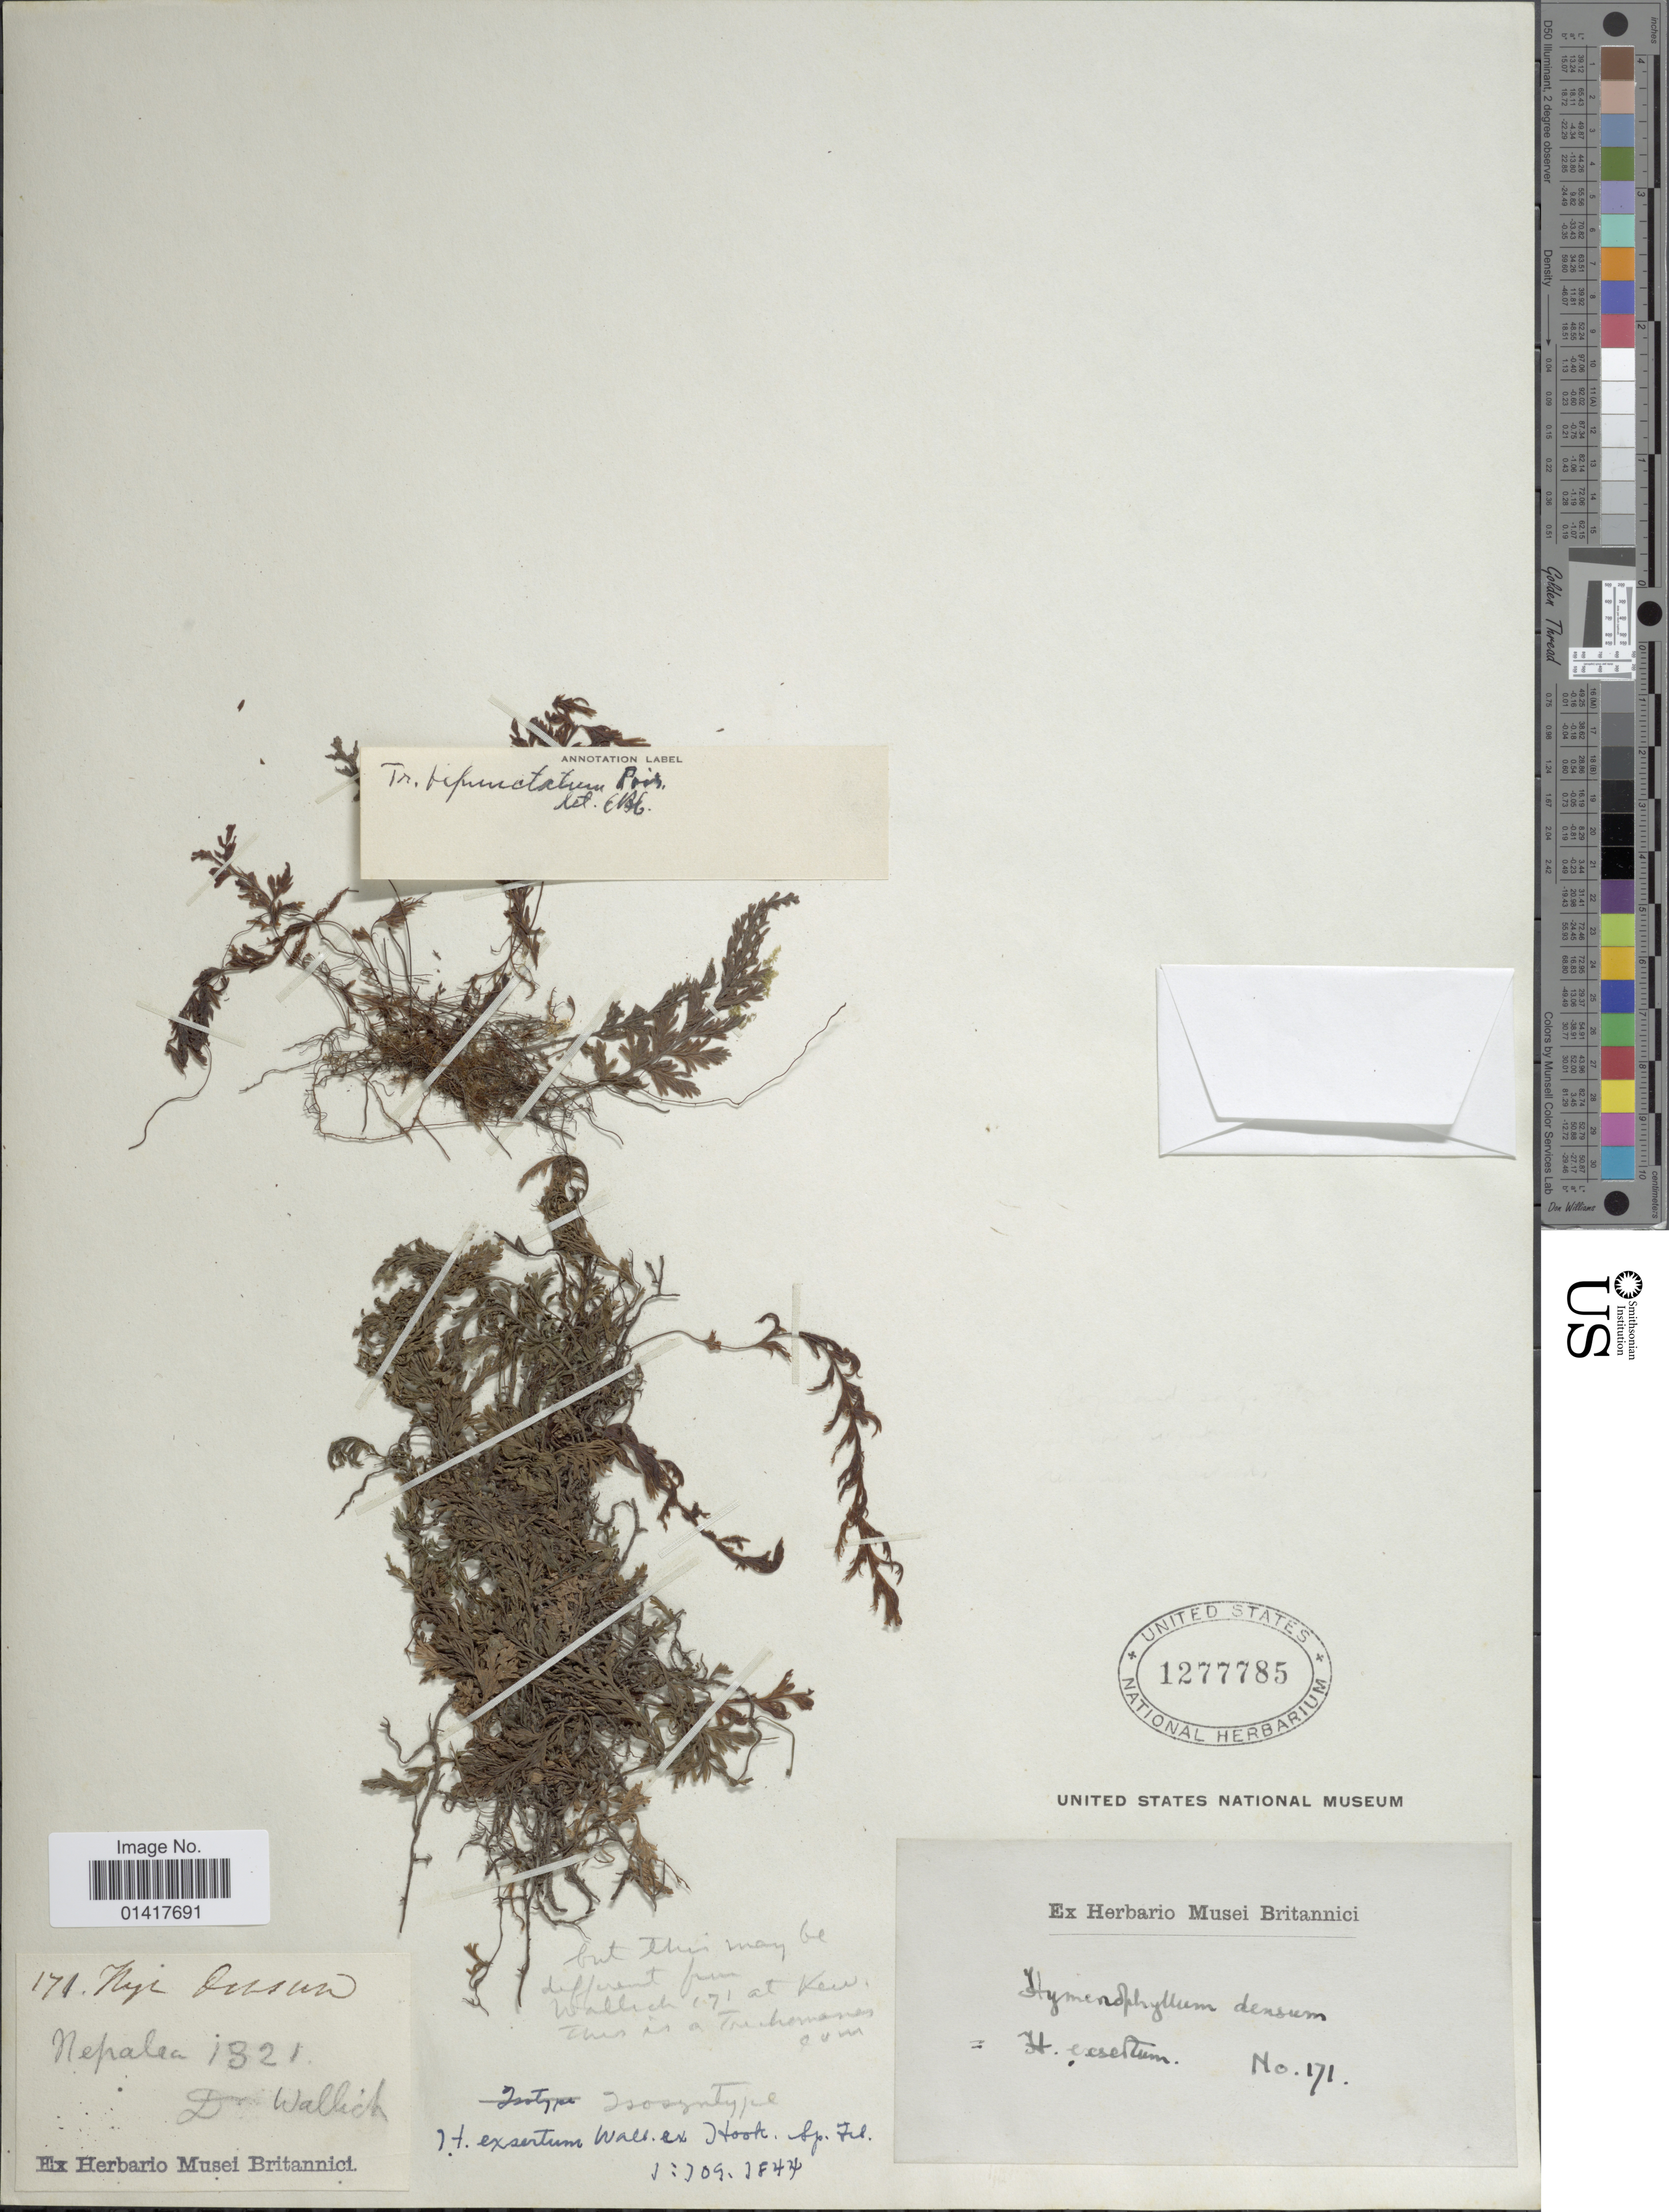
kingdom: Plantae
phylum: Tracheophyta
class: Polypodiopsida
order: Hymenophyllales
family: Hymenophyllaceae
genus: Hymenophyllum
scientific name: Hymenophyllum exsertum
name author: Wall. ex Hook.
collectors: -- Wallich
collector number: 171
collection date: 1821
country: Nepal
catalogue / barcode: US 1277785